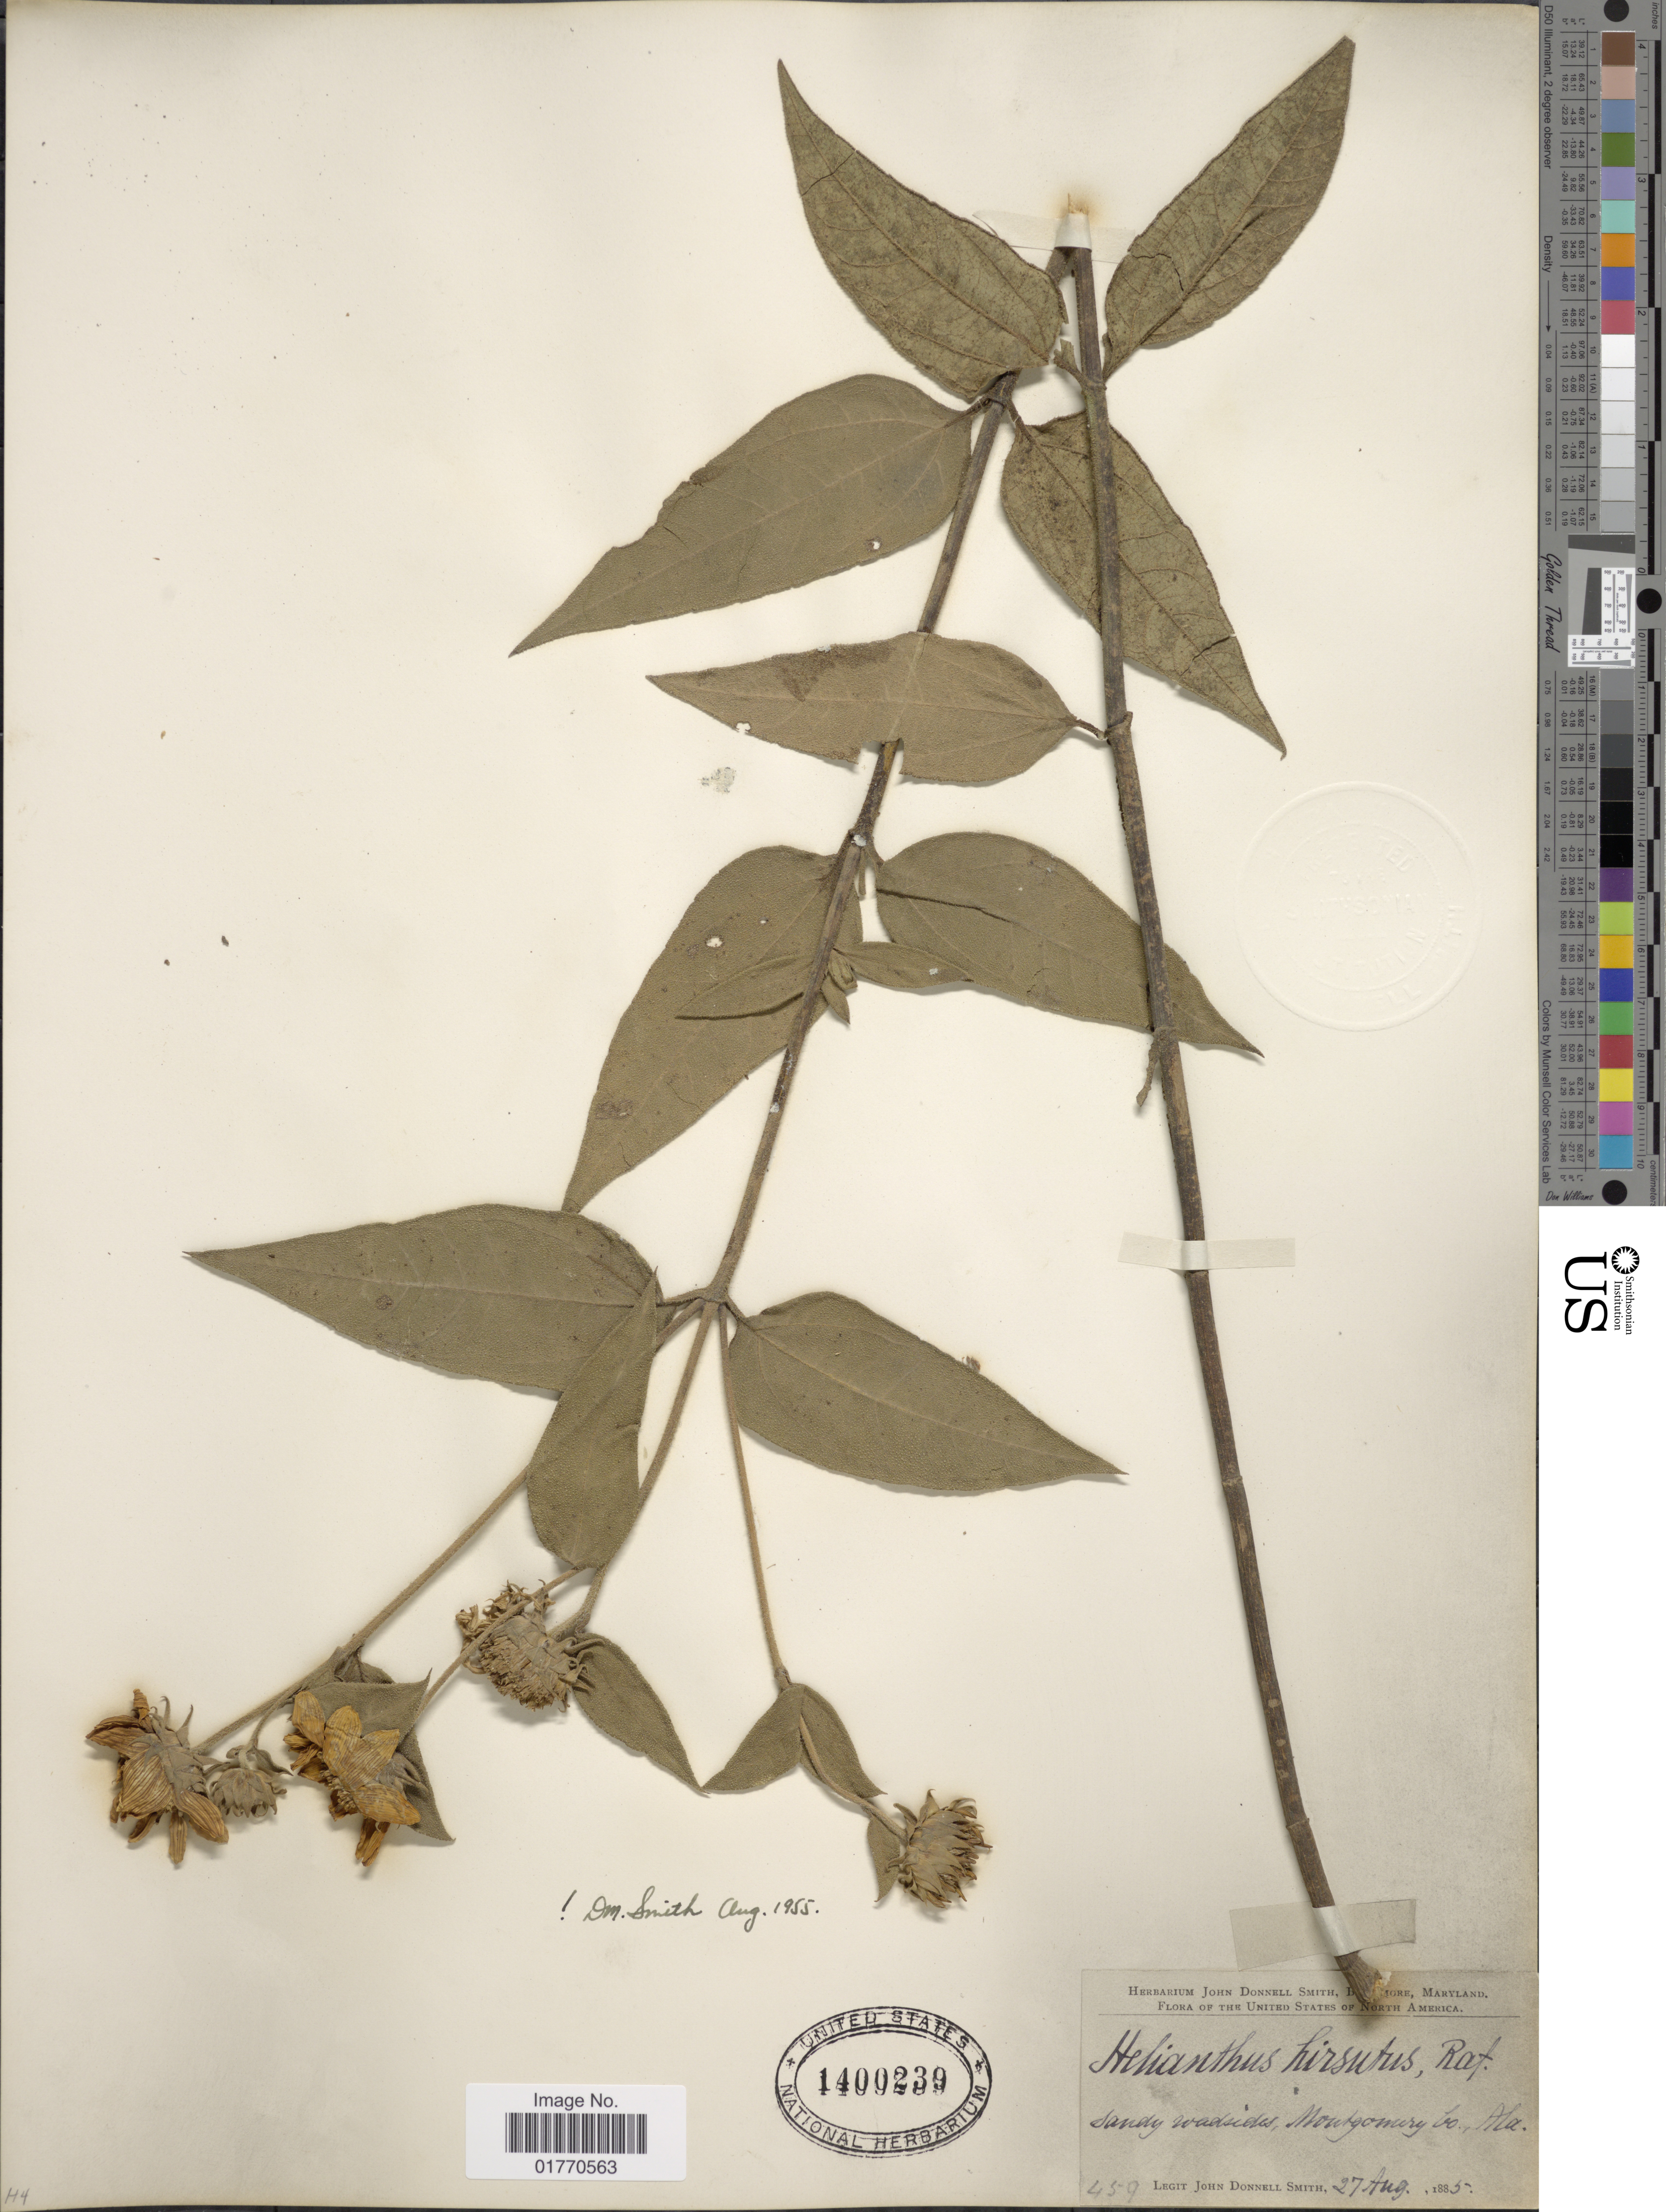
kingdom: Plantae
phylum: Tracheophyta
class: Magnoliopsida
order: Asterales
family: Asteraceae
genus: Helianthus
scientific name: Helianthus hirsutus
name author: Raf.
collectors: J. Donnell Smith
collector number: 459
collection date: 1885-08-27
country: United States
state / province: Alabama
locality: Sandy roadside, Montgomery Co.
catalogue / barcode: US 1400239